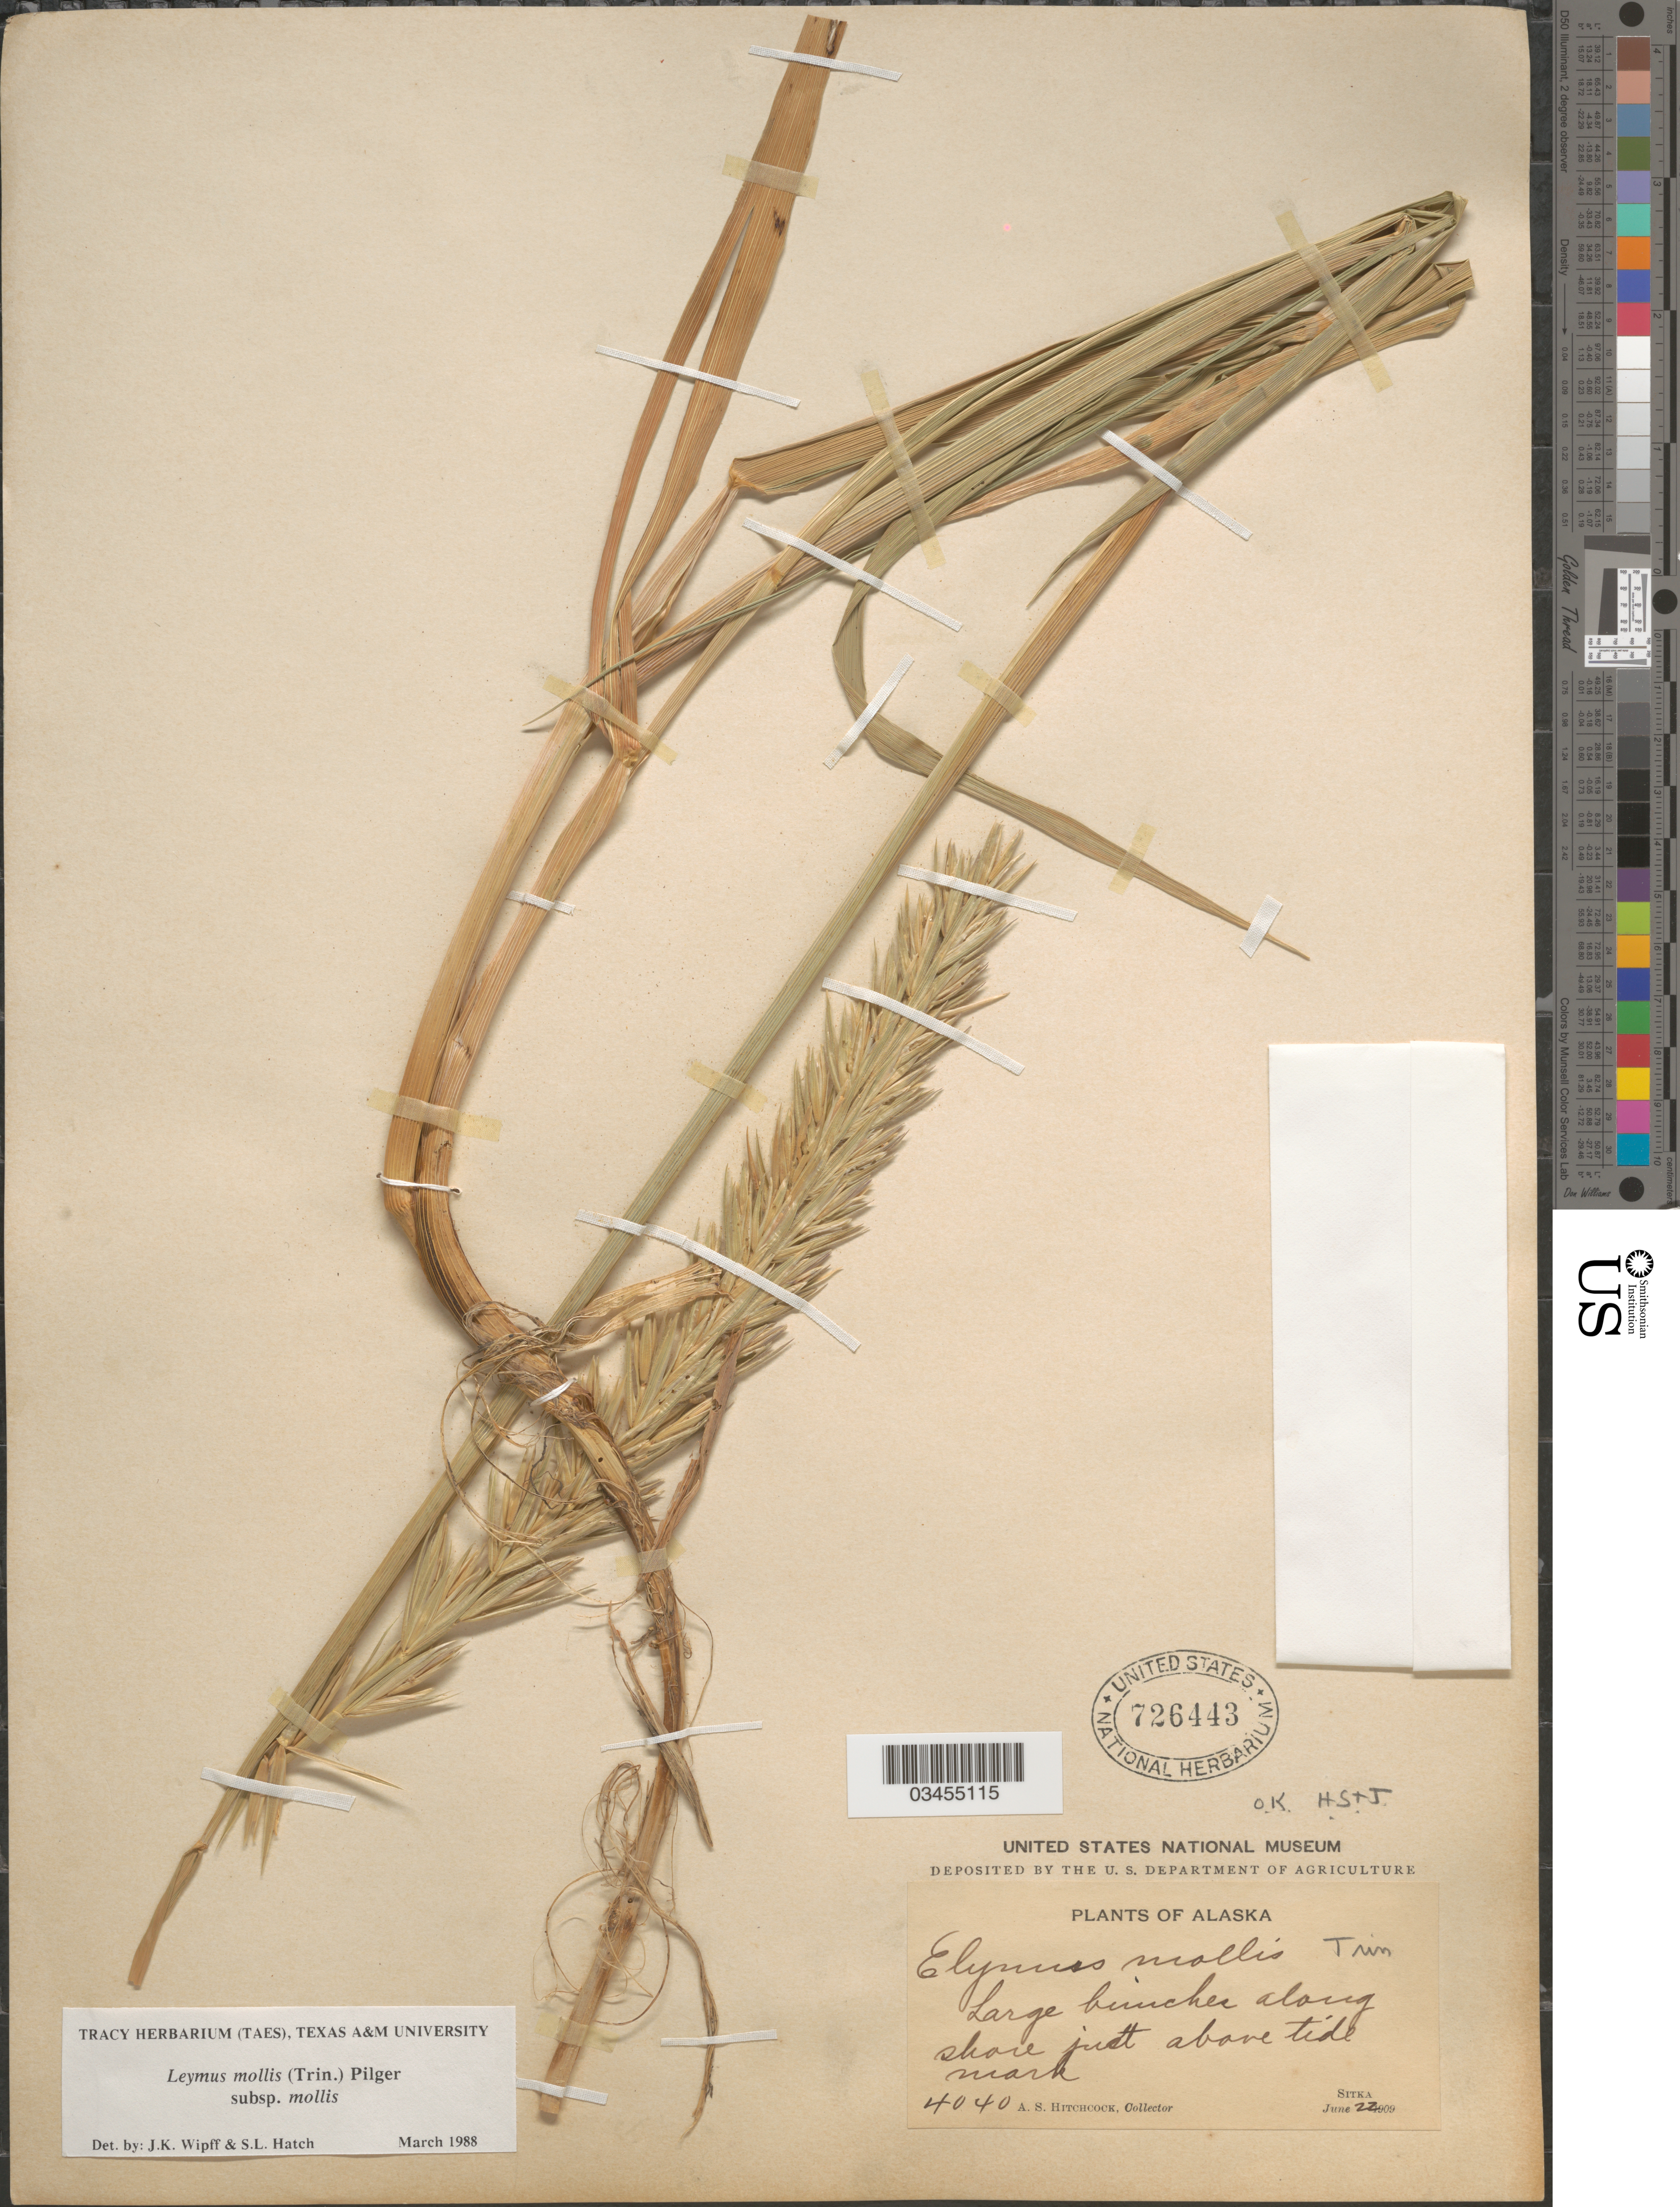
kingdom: Plantae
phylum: Tracheophyta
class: Liliopsida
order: Poales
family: Poaceae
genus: Leymus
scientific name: Leymus mollis subsp. mollis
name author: (Trin.) Pilg.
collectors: A. S. Hitchcock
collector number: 4040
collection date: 1909-06-22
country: United States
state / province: Alaska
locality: Along shore just above tide mark. Sitka.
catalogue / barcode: US 726443